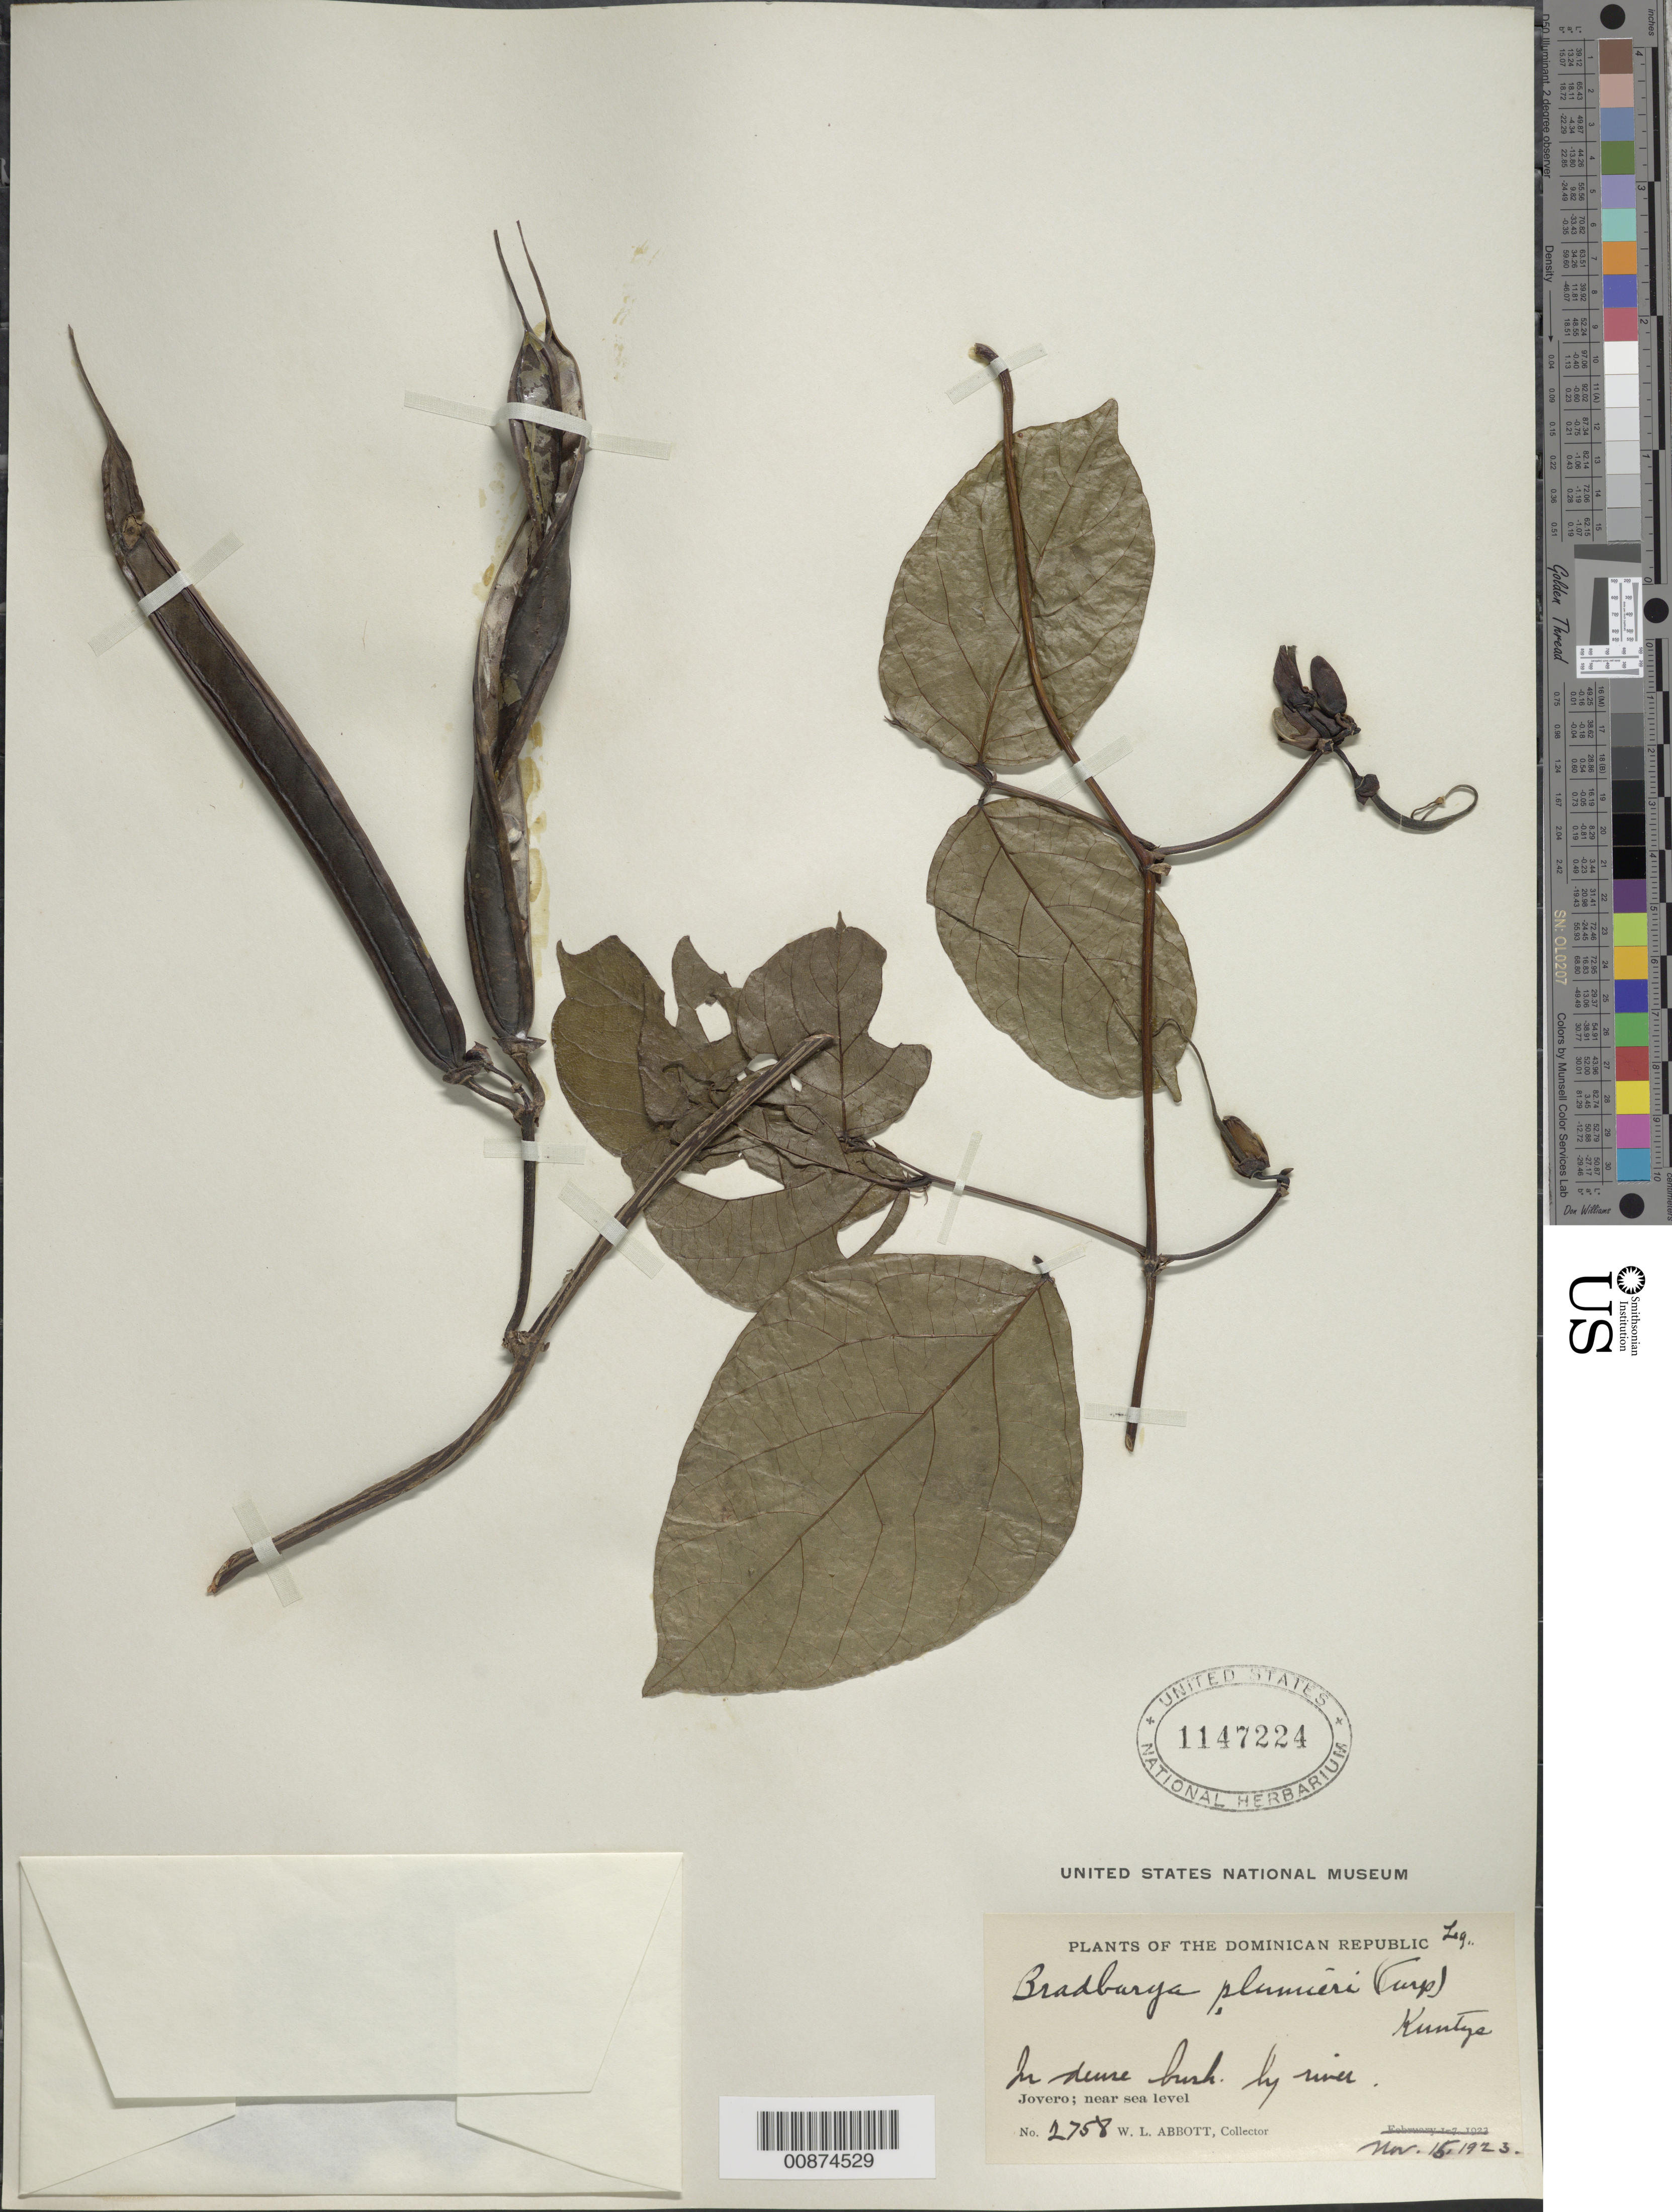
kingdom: Plantae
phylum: Tracheophyta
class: Magnoliopsida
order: Fabales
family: Fabaceae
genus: Centrosema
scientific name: Centrosema plumieri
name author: (Turpin ex Pers.) Benth.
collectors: W. L. Abbott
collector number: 2758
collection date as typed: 15 Nov 1923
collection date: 1923-11-15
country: Dominican Republic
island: Hispaniola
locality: Jovero.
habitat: In dense brush by river.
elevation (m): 0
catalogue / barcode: US 1147224